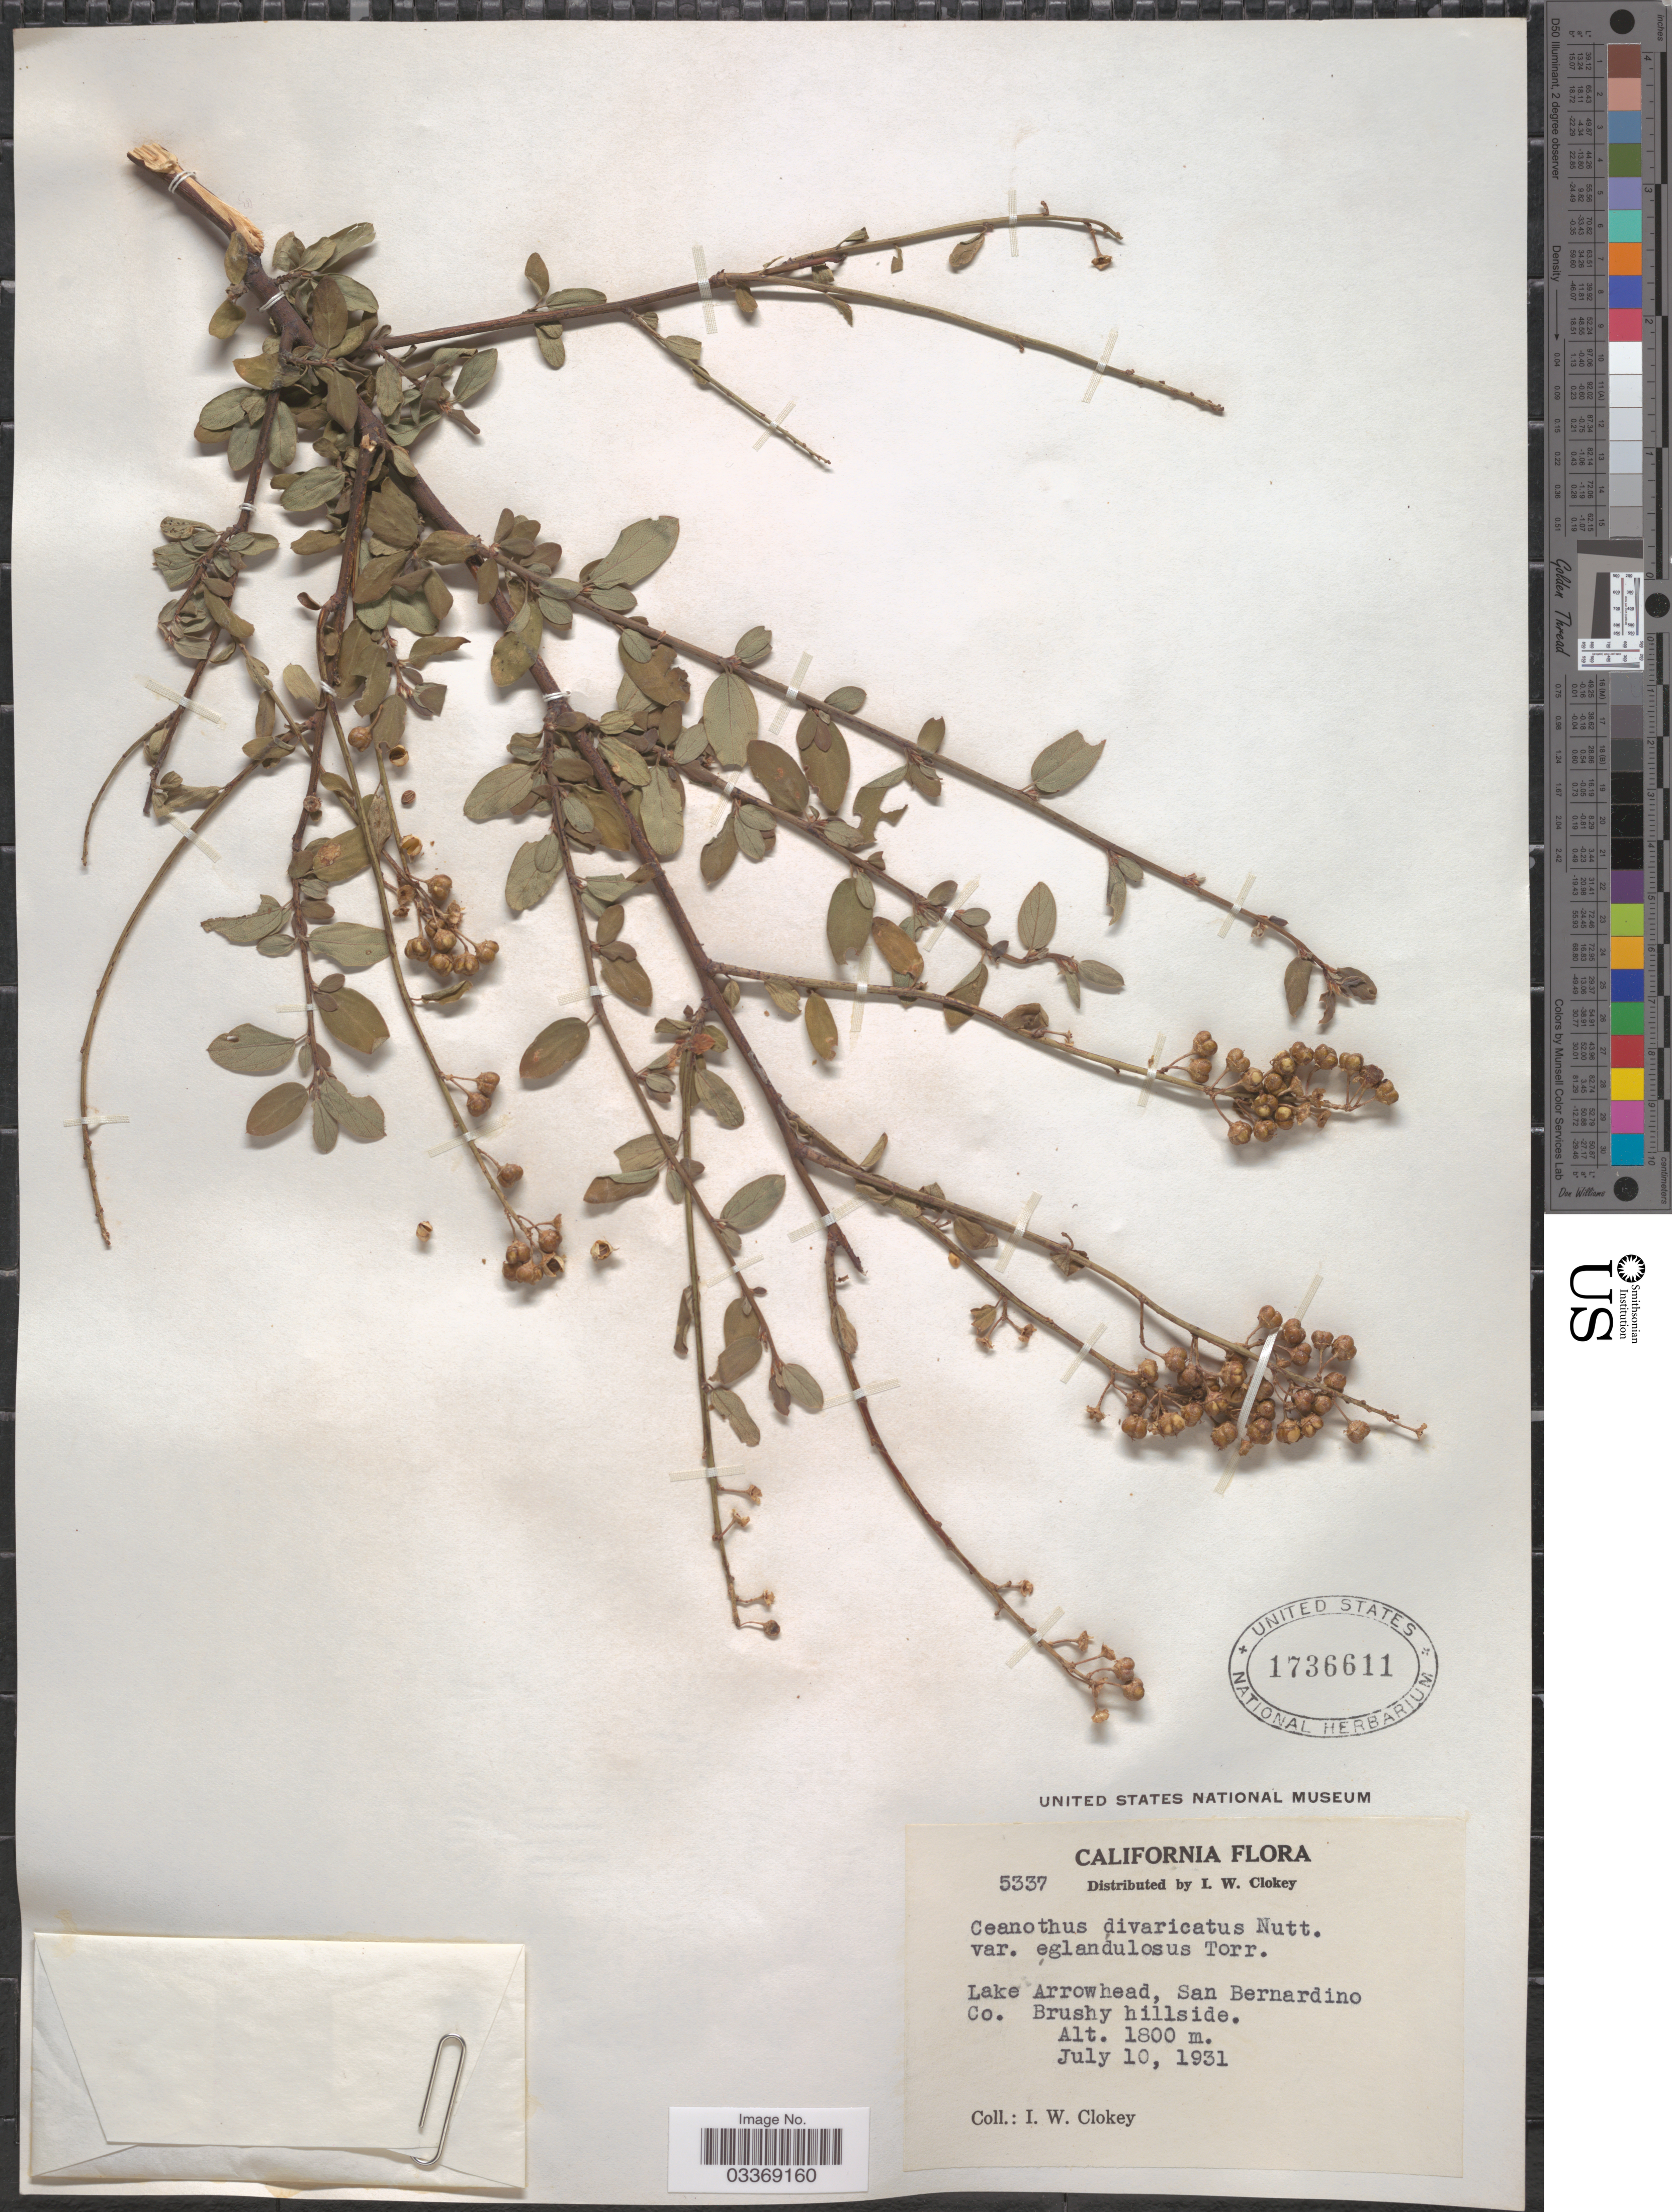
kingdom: Plantae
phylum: Tracheophyta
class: Magnoliopsida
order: Rosales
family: Rhamnaceae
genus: Ceanothus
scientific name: Ceanothus divaricatus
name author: Nutt. ex Torr. & S.F. Gray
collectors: I. W. Clokey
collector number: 5337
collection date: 1931-07-10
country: United States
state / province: California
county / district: San Bernardino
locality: Lake Arrowhead, San Bernardino Co.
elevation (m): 1800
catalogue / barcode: US 1736611